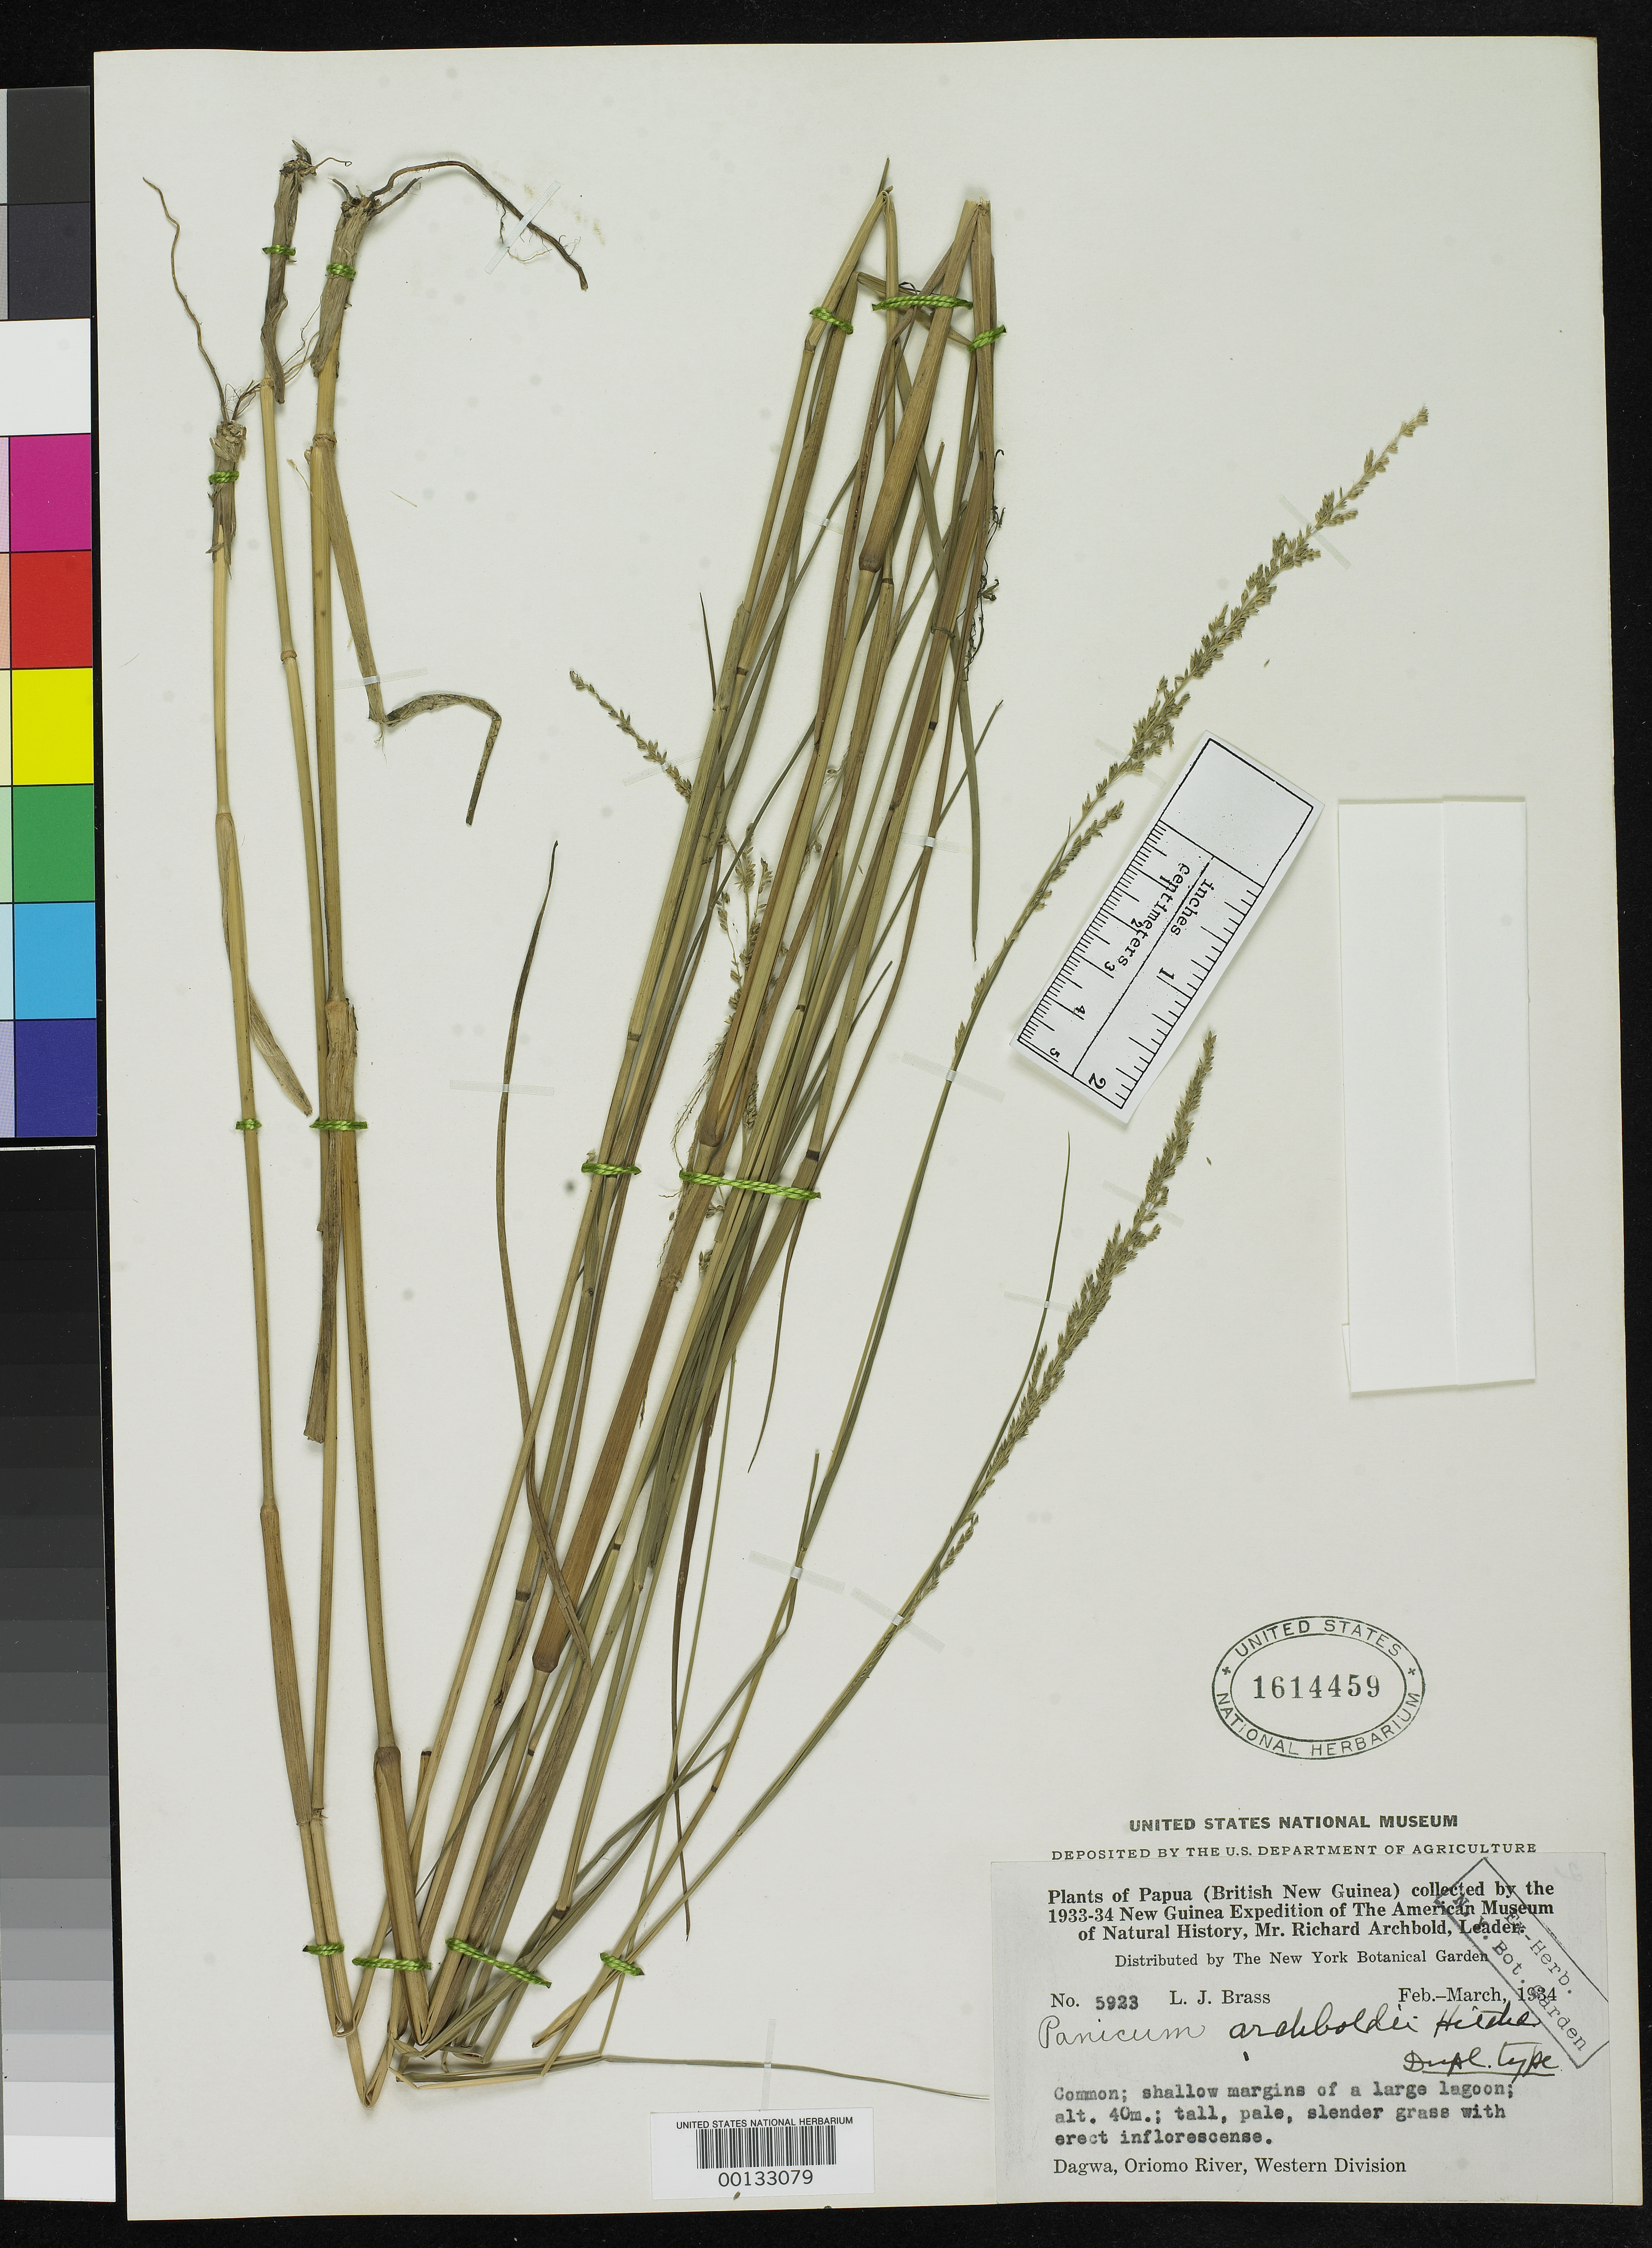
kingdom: Plantae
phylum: Tracheophyta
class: Liliopsida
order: Poales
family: Poaceae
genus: Panicum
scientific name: Panicum archboldii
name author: Hitchc.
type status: Isotype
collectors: L. J. Brass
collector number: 5923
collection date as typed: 14 Feb 1934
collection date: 1934-02-14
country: Papua New Guinea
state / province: Western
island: New Guinea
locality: Dagwa, Oriomo River.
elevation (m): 40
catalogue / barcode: US 1614459